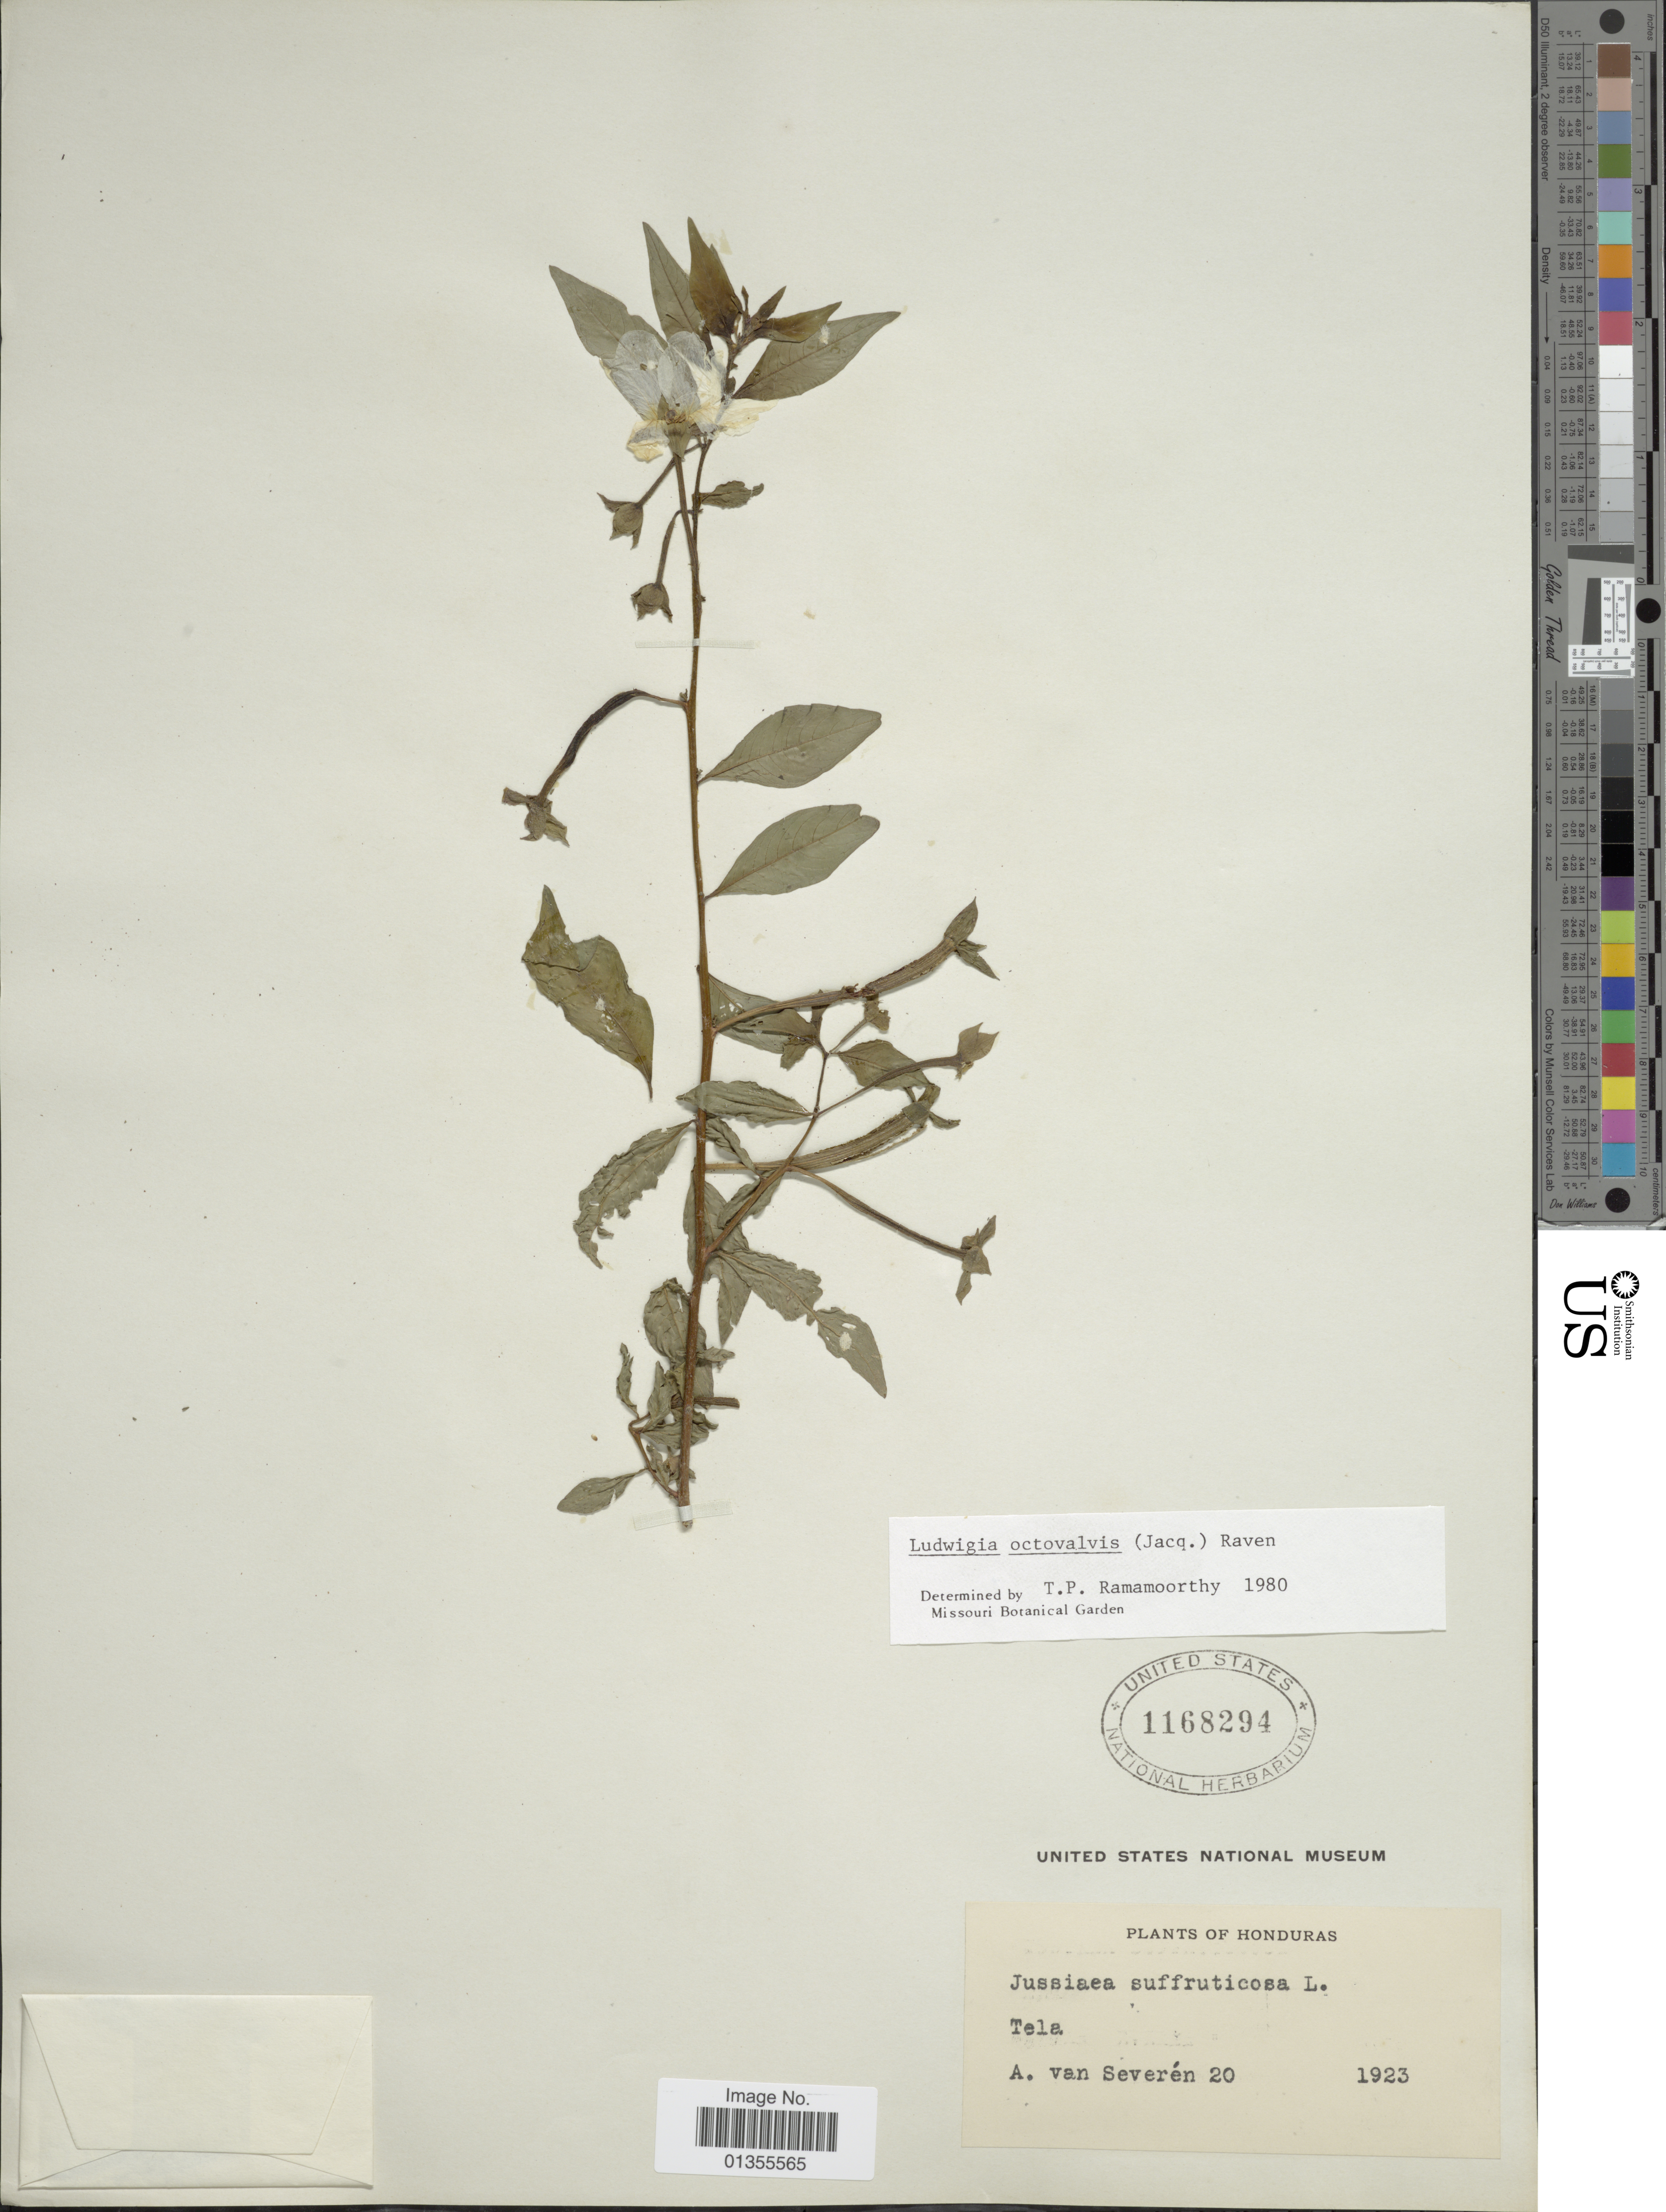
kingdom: Plantae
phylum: Tracheophyta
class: Magnoliopsida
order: Myrtales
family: Onagraceae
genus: Ludwigia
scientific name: Ludwigia octovalvis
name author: (Jacq.) P.H. Raven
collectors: A. van Severén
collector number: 20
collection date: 1923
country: Honduras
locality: Tela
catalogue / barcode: US 1168294